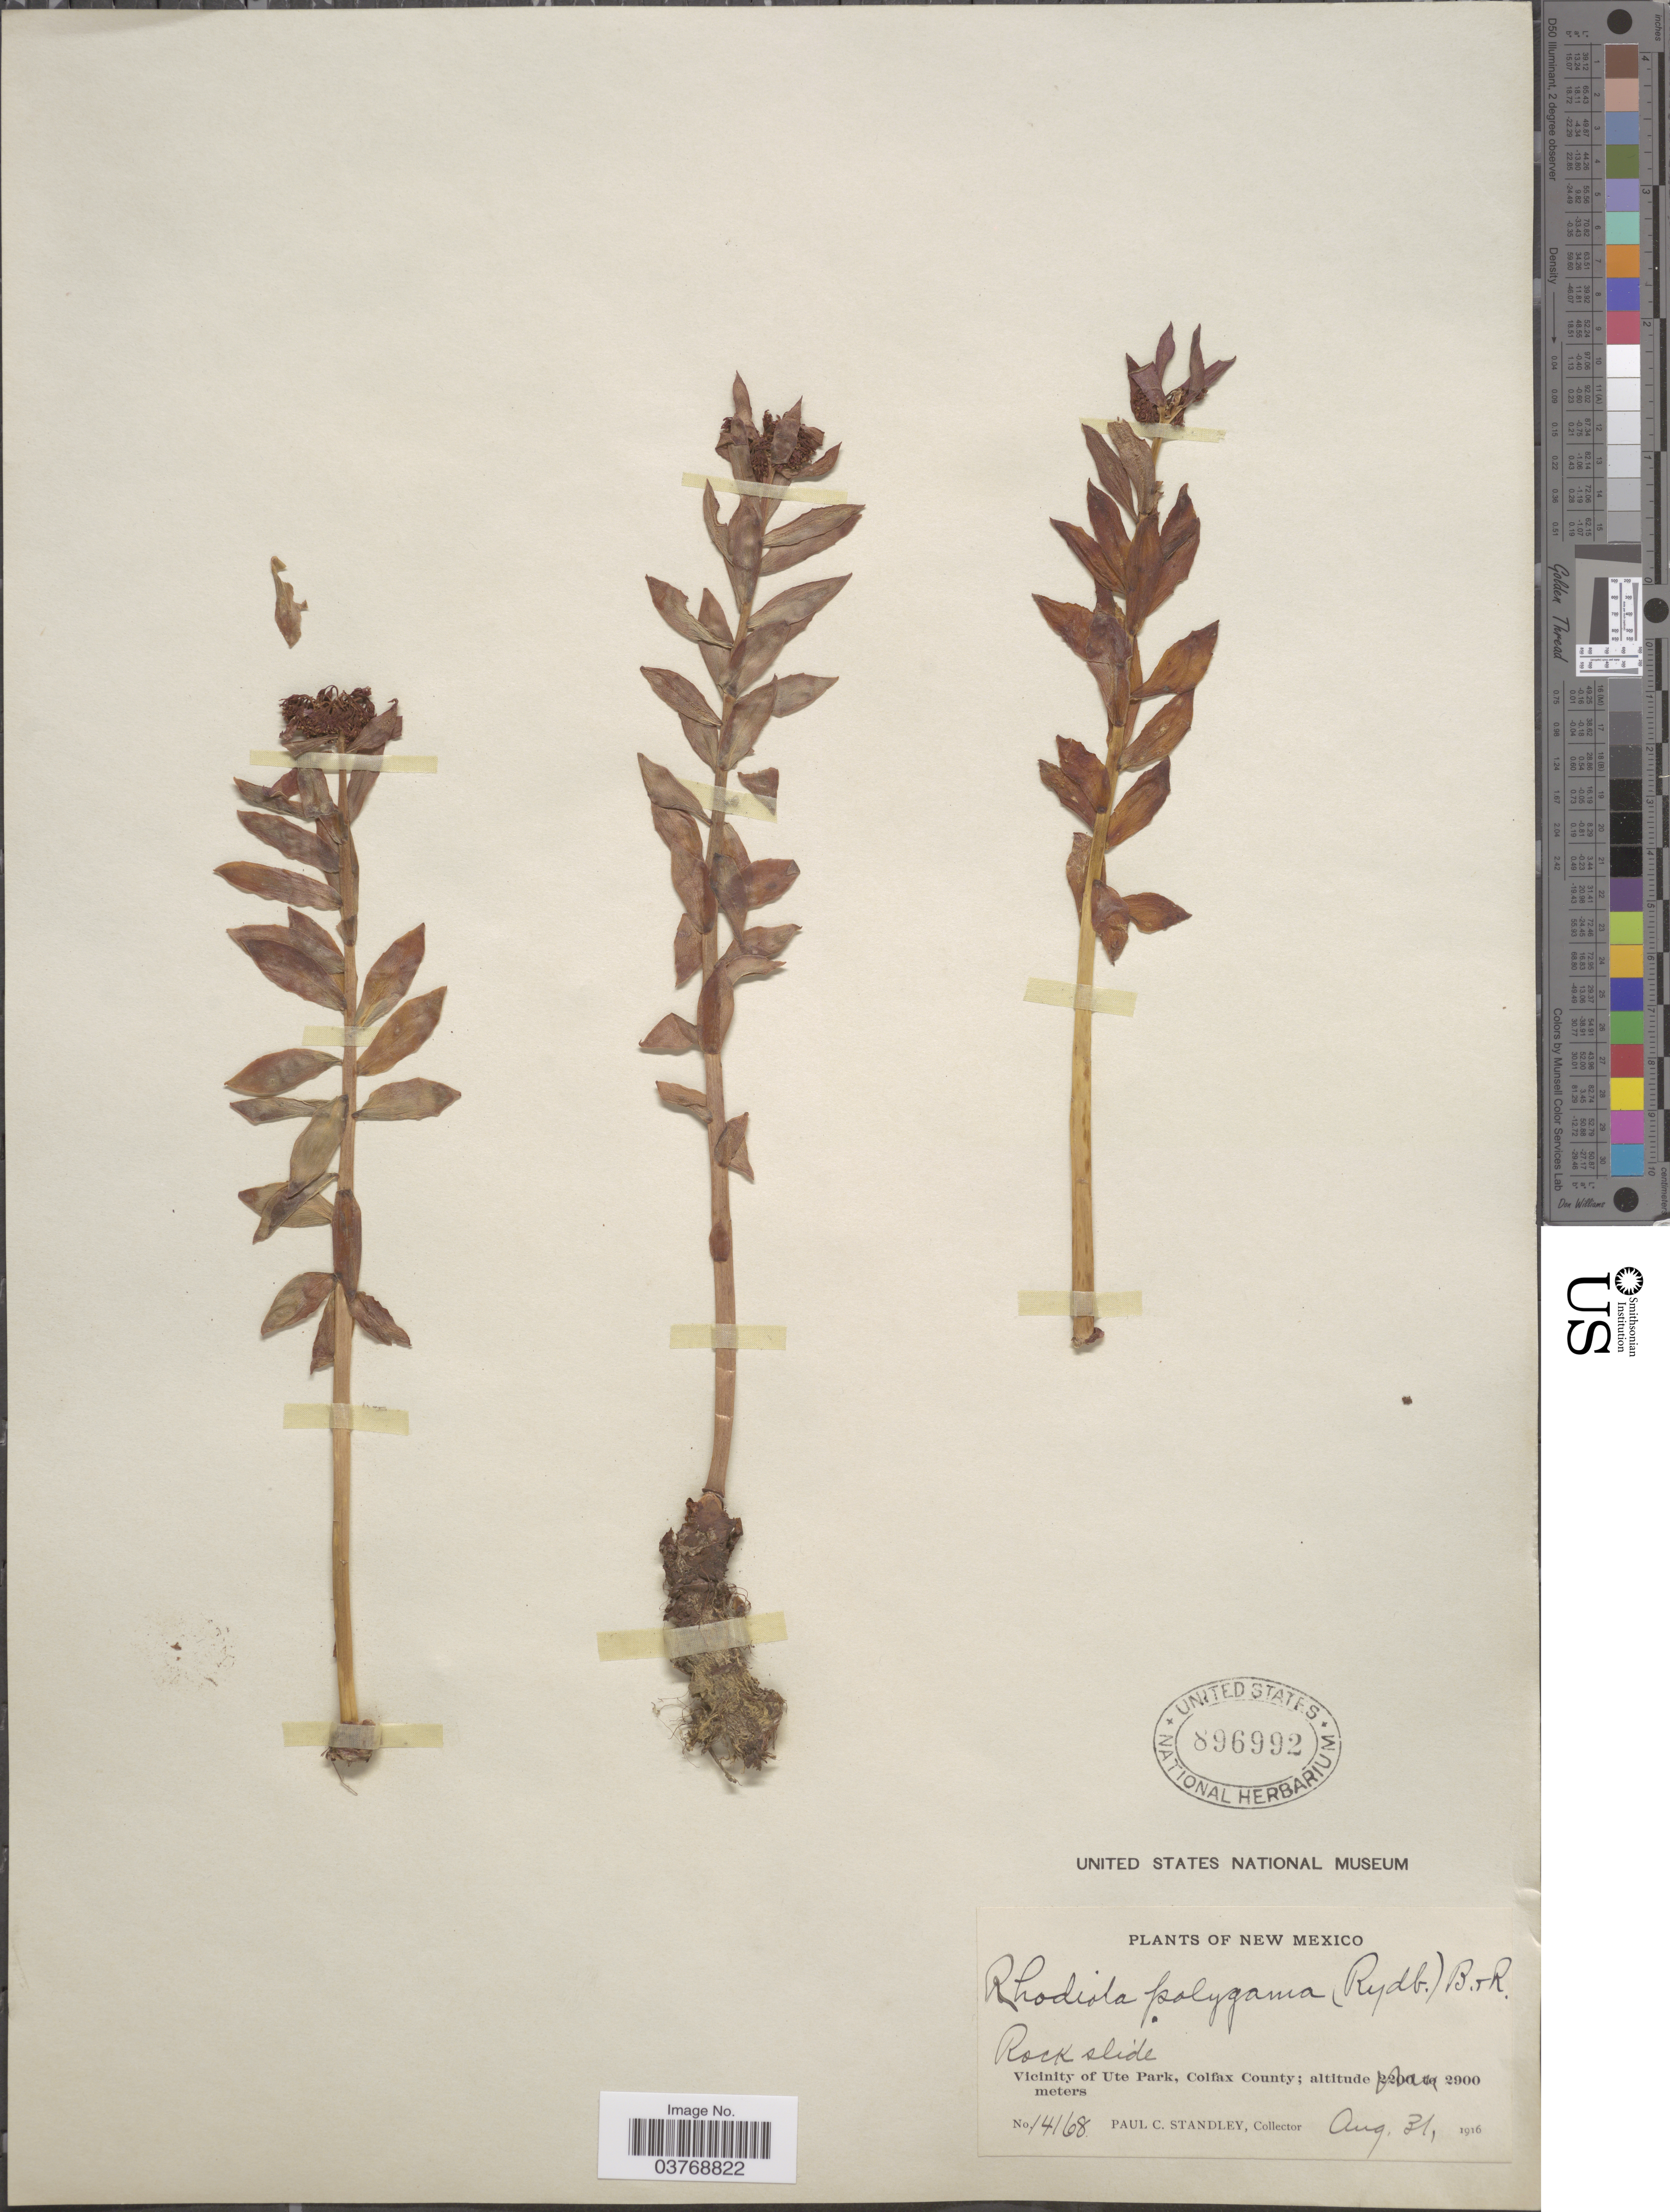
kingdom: Plantae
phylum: Tracheophyta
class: Magnoliopsida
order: Saxifragales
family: Crassulaceae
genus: Rhodiola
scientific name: Rhodiola integrifolia subsp. integrifolia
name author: Raf.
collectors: P. C. Standley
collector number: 14168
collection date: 1916-08-31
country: United States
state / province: New Mexico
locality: Vicinity to Ute Park, Colfax County.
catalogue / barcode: US 896992